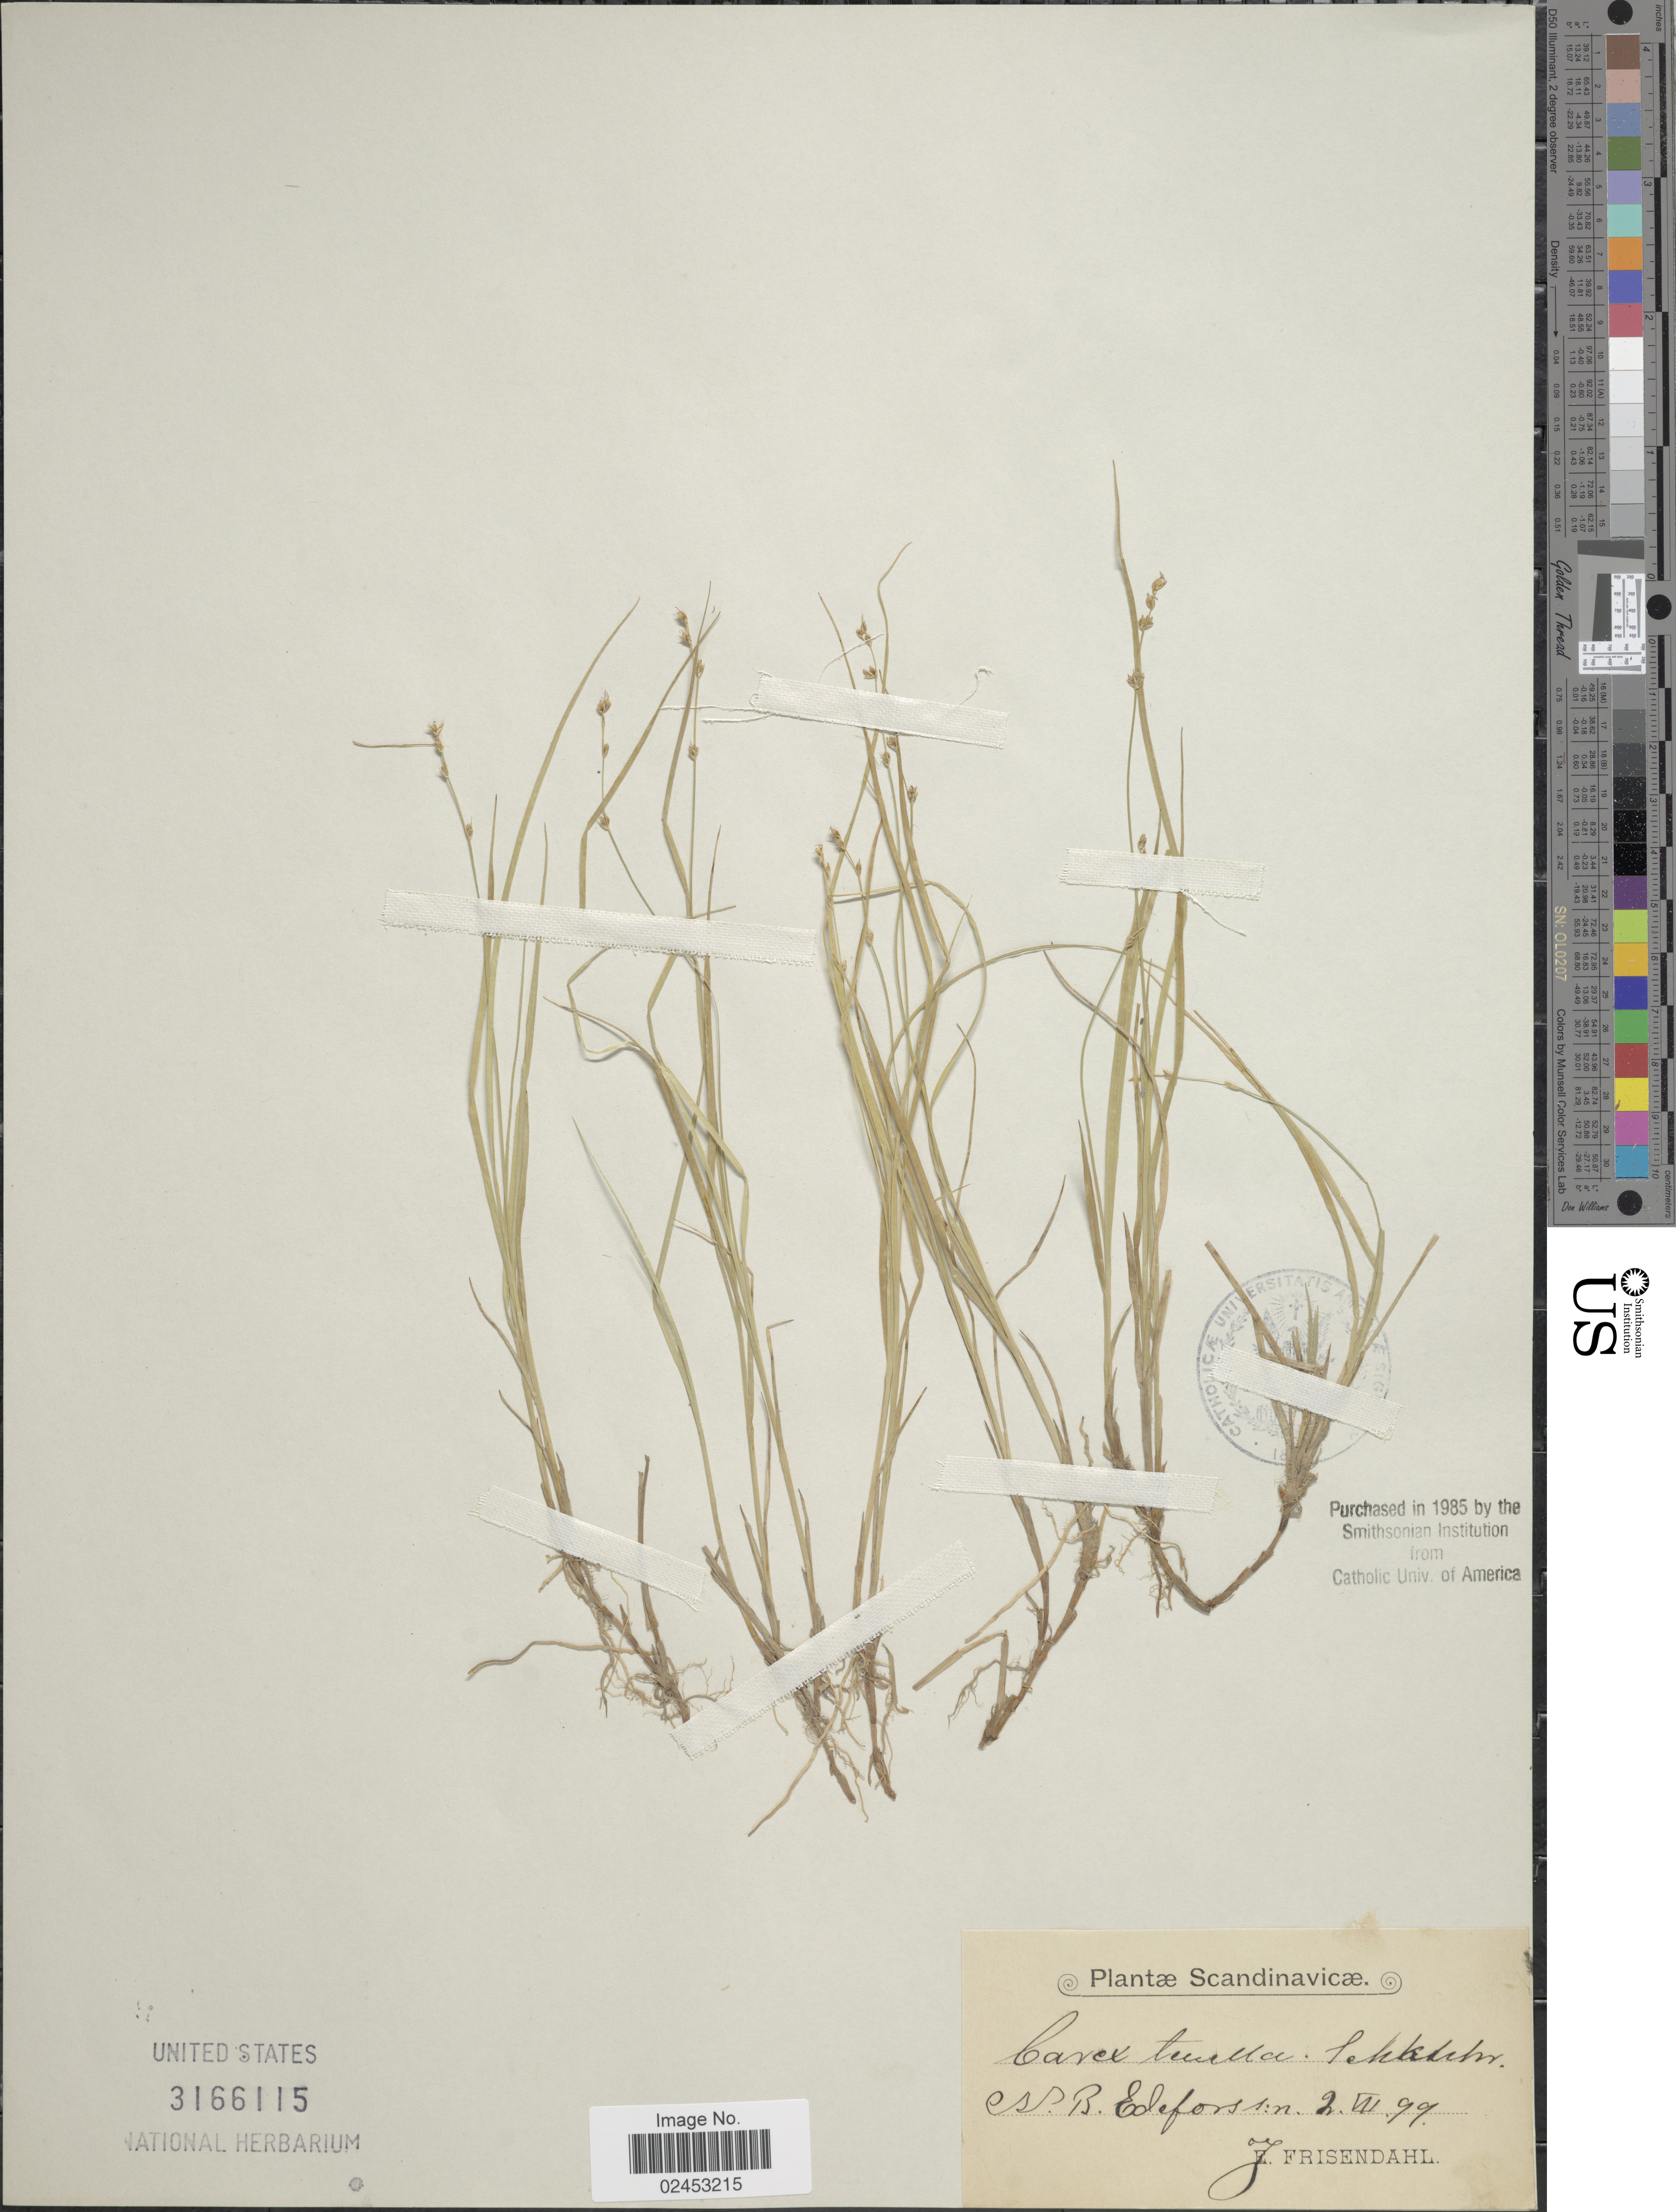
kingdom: Plantae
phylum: Tracheophyta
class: Liliopsida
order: Poales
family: Cyperaceae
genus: Carex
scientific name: Carex disperma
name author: Dewey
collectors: E. Frisendahl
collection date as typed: Transcribed d/m/y: 2/7/99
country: Sweden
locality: Scandinavicae, N. B. Edefors s:n.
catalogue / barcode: US 3166115